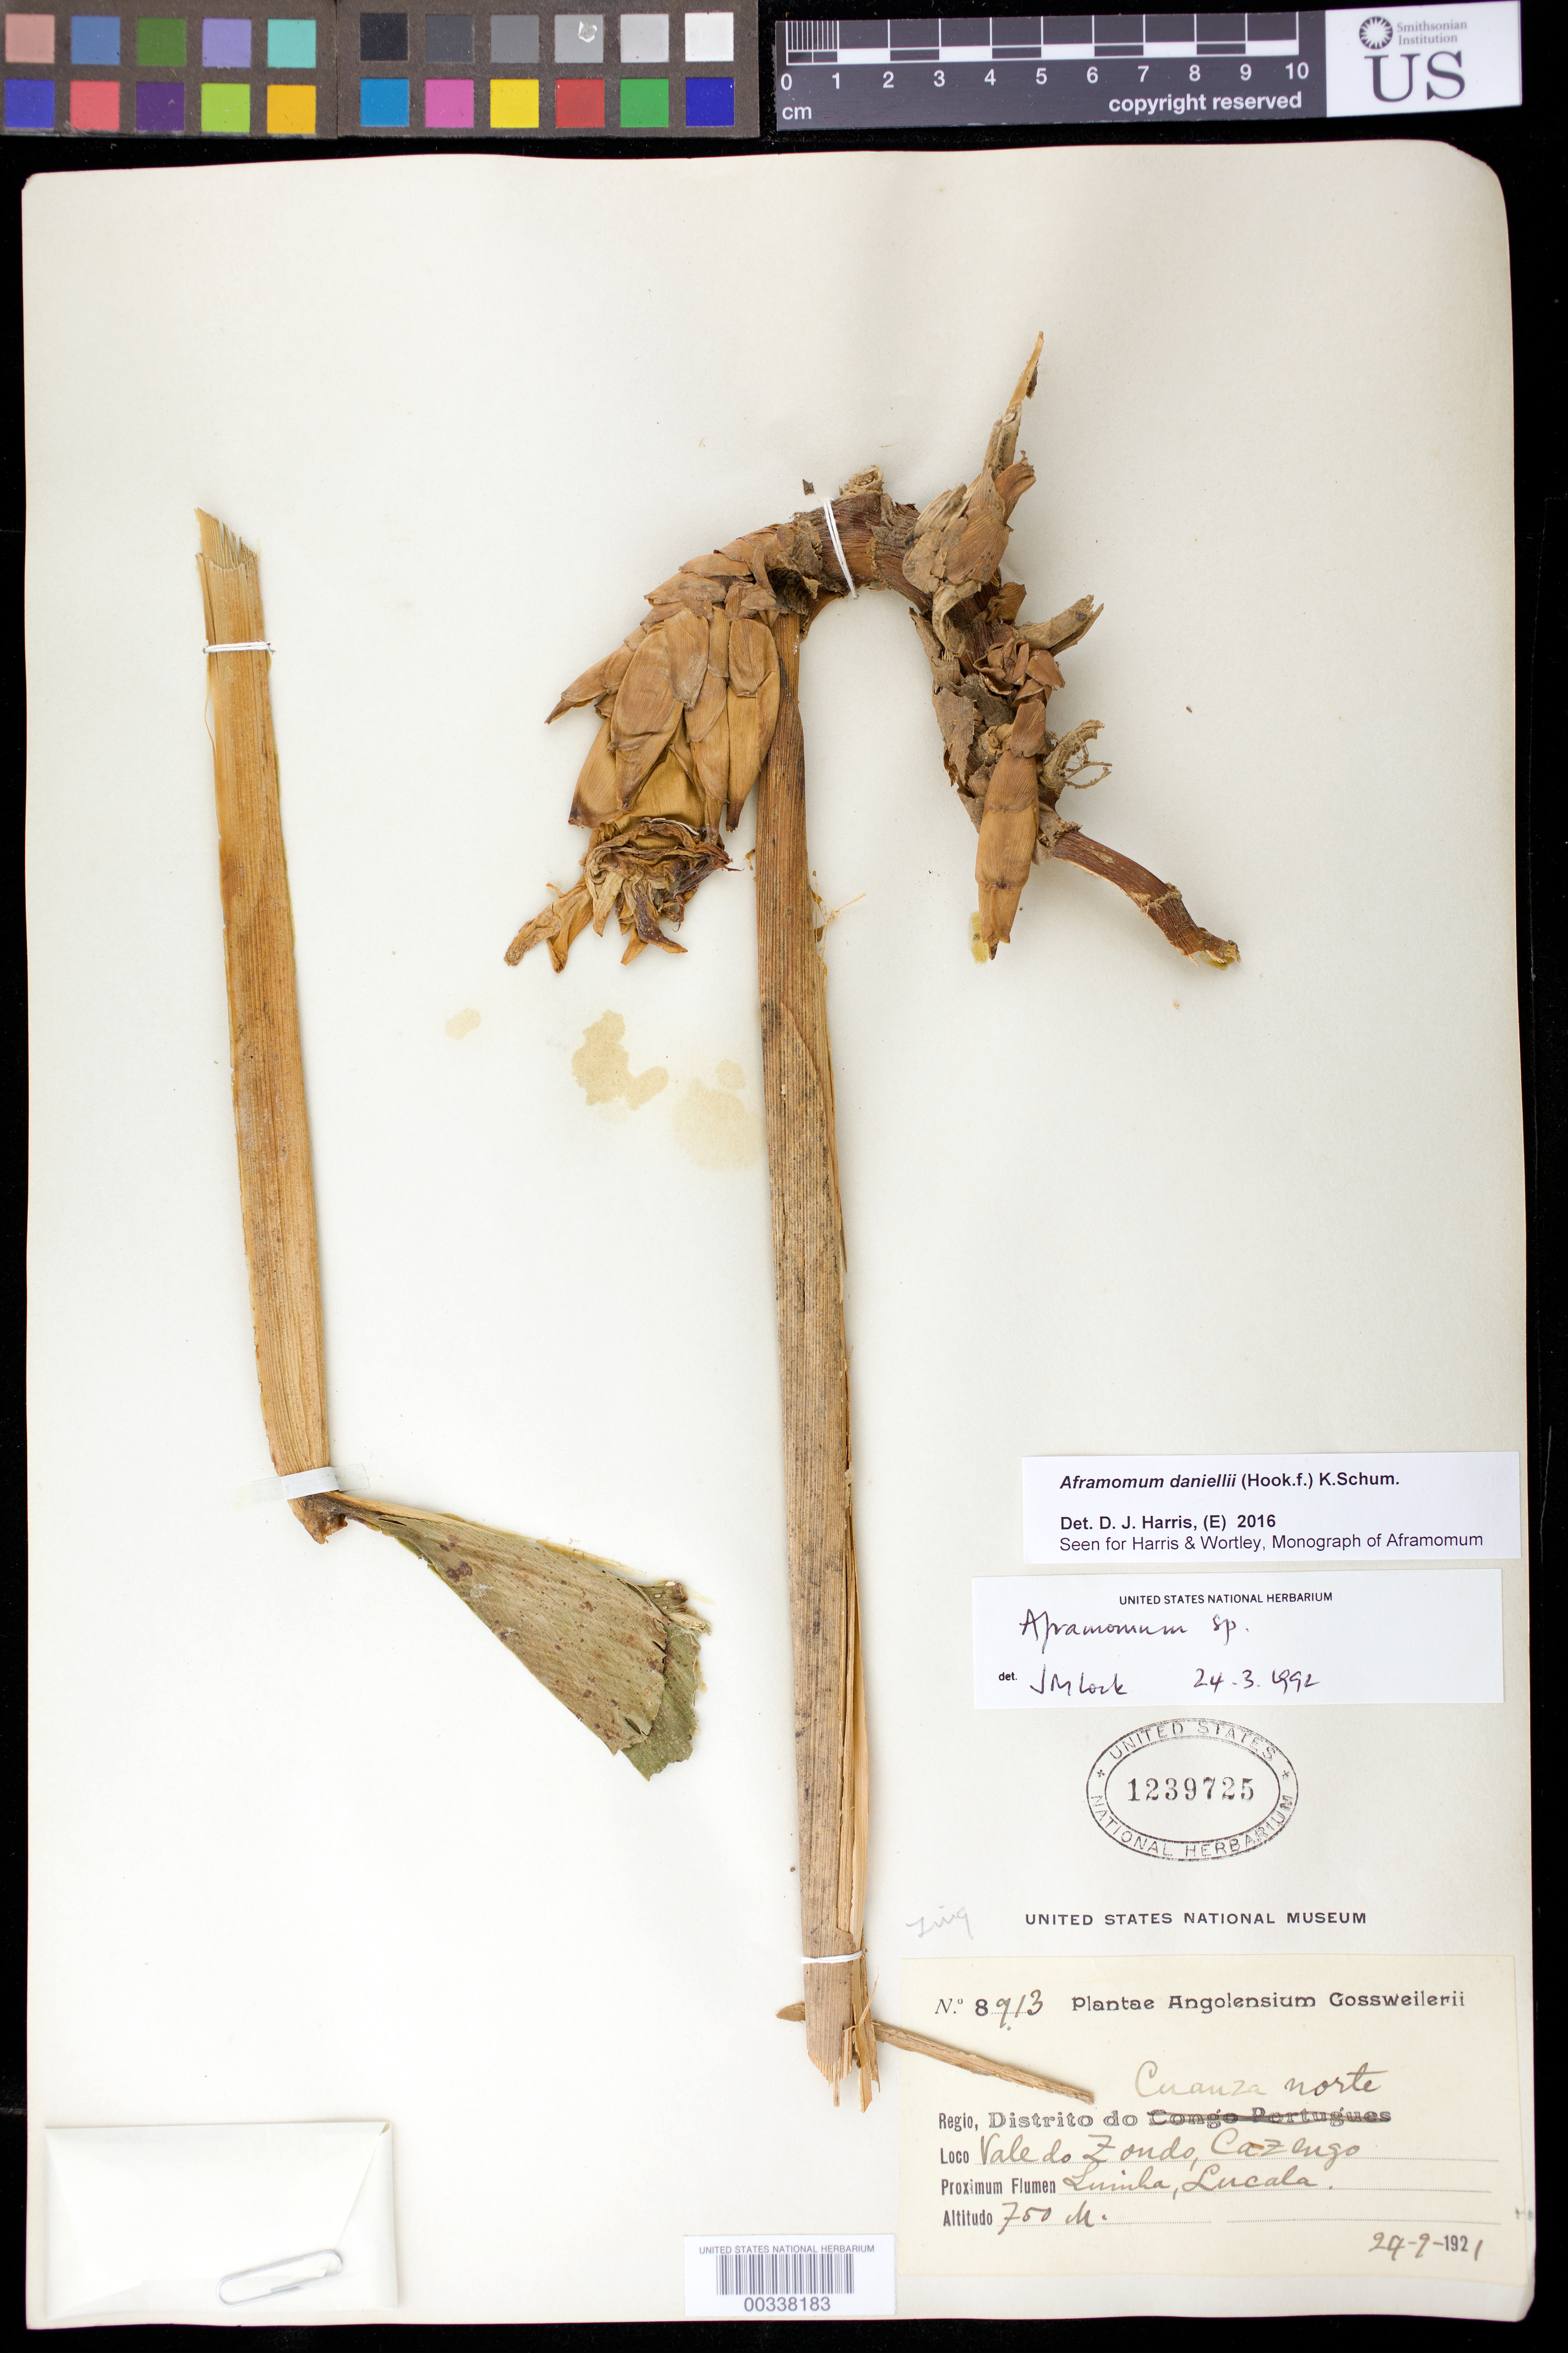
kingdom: Plantae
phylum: Tracheophyta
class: Liliopsida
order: Zingiberales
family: Zingiberaceae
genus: Aframomum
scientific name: Aframomum sp.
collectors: F. Gossweiler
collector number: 8913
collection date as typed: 24 Sep 1921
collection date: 1921-09-24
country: Angola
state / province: Cuanza Norte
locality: Distrito do Cuanza norte, Vale do Zondo, Cazengo, proximum flumen Luinha, Lucala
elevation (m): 750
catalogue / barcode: US 1239725